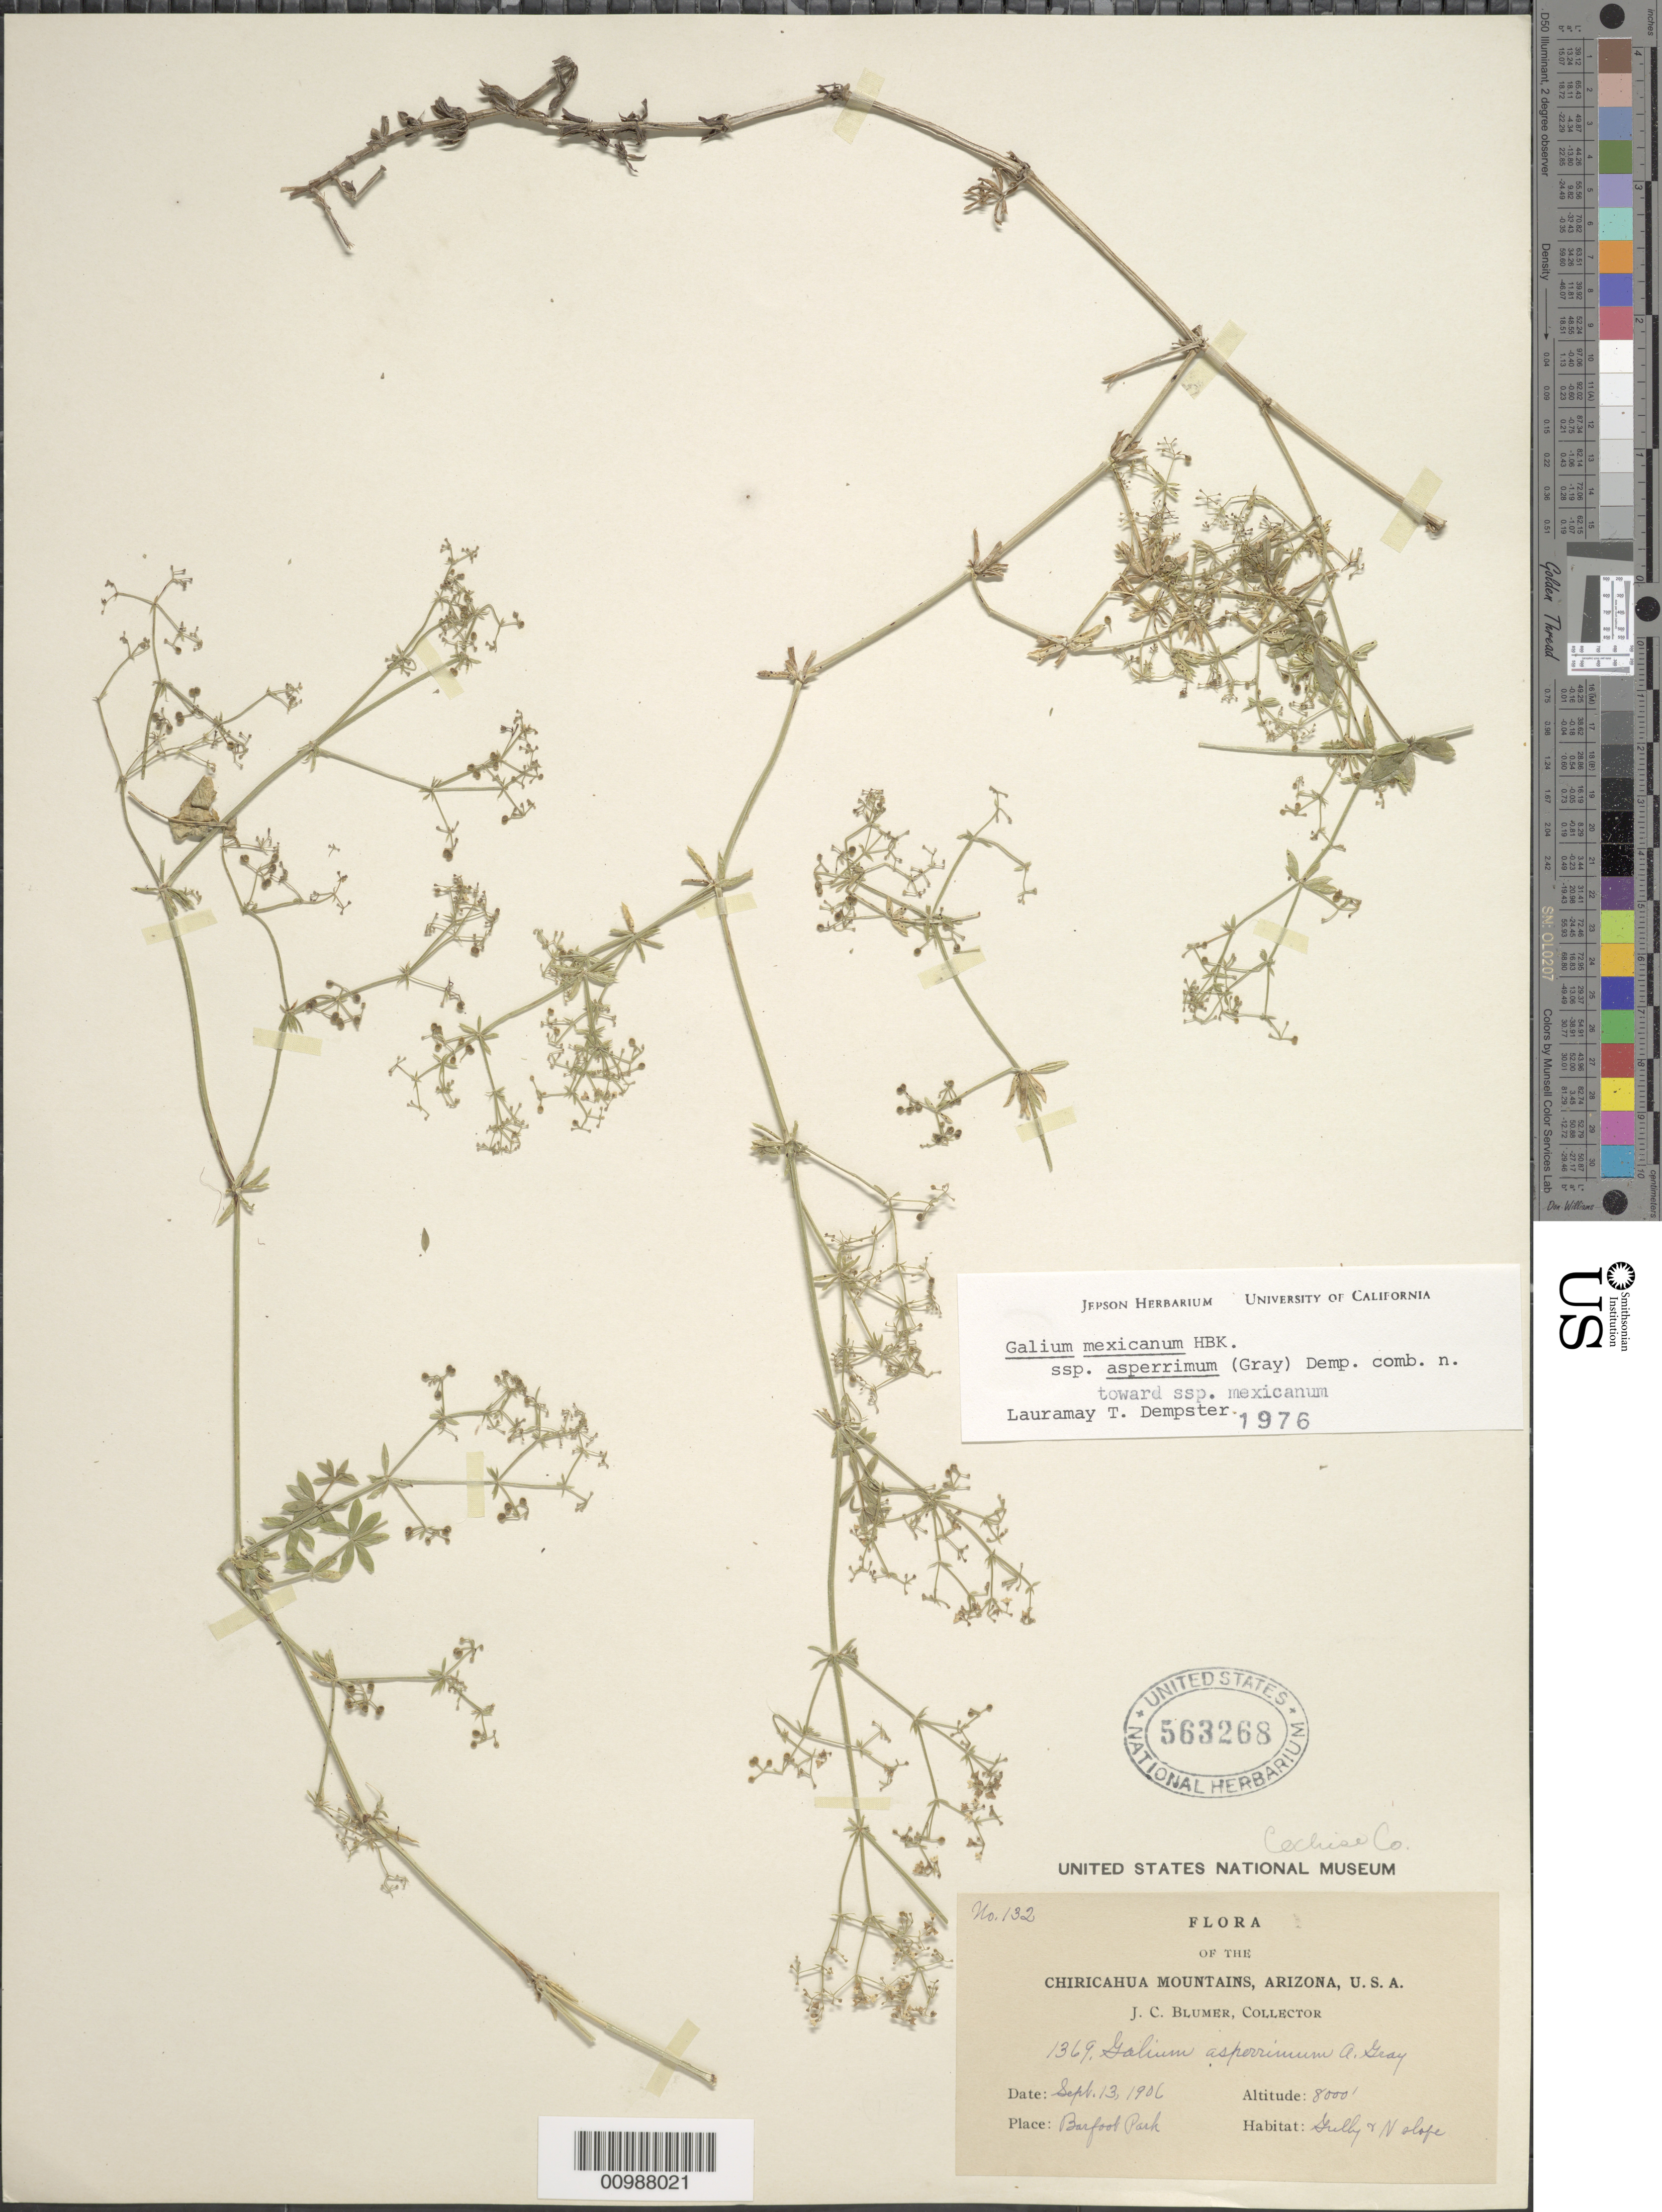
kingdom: Plantae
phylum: Tracheophyta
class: Magnoliopsida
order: Gentianales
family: Rubiaceae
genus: Galium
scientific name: Galium mexicanum subsp. asperrimum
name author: (A. Gray) Dempster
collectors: J. C. Blumer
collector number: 132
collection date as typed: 13 Sep 1906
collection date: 1906-09-13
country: United States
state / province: Arizona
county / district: Cochise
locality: Barefoot Park, Chiricahua Mountains. Gully and north slope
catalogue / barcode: US 563268